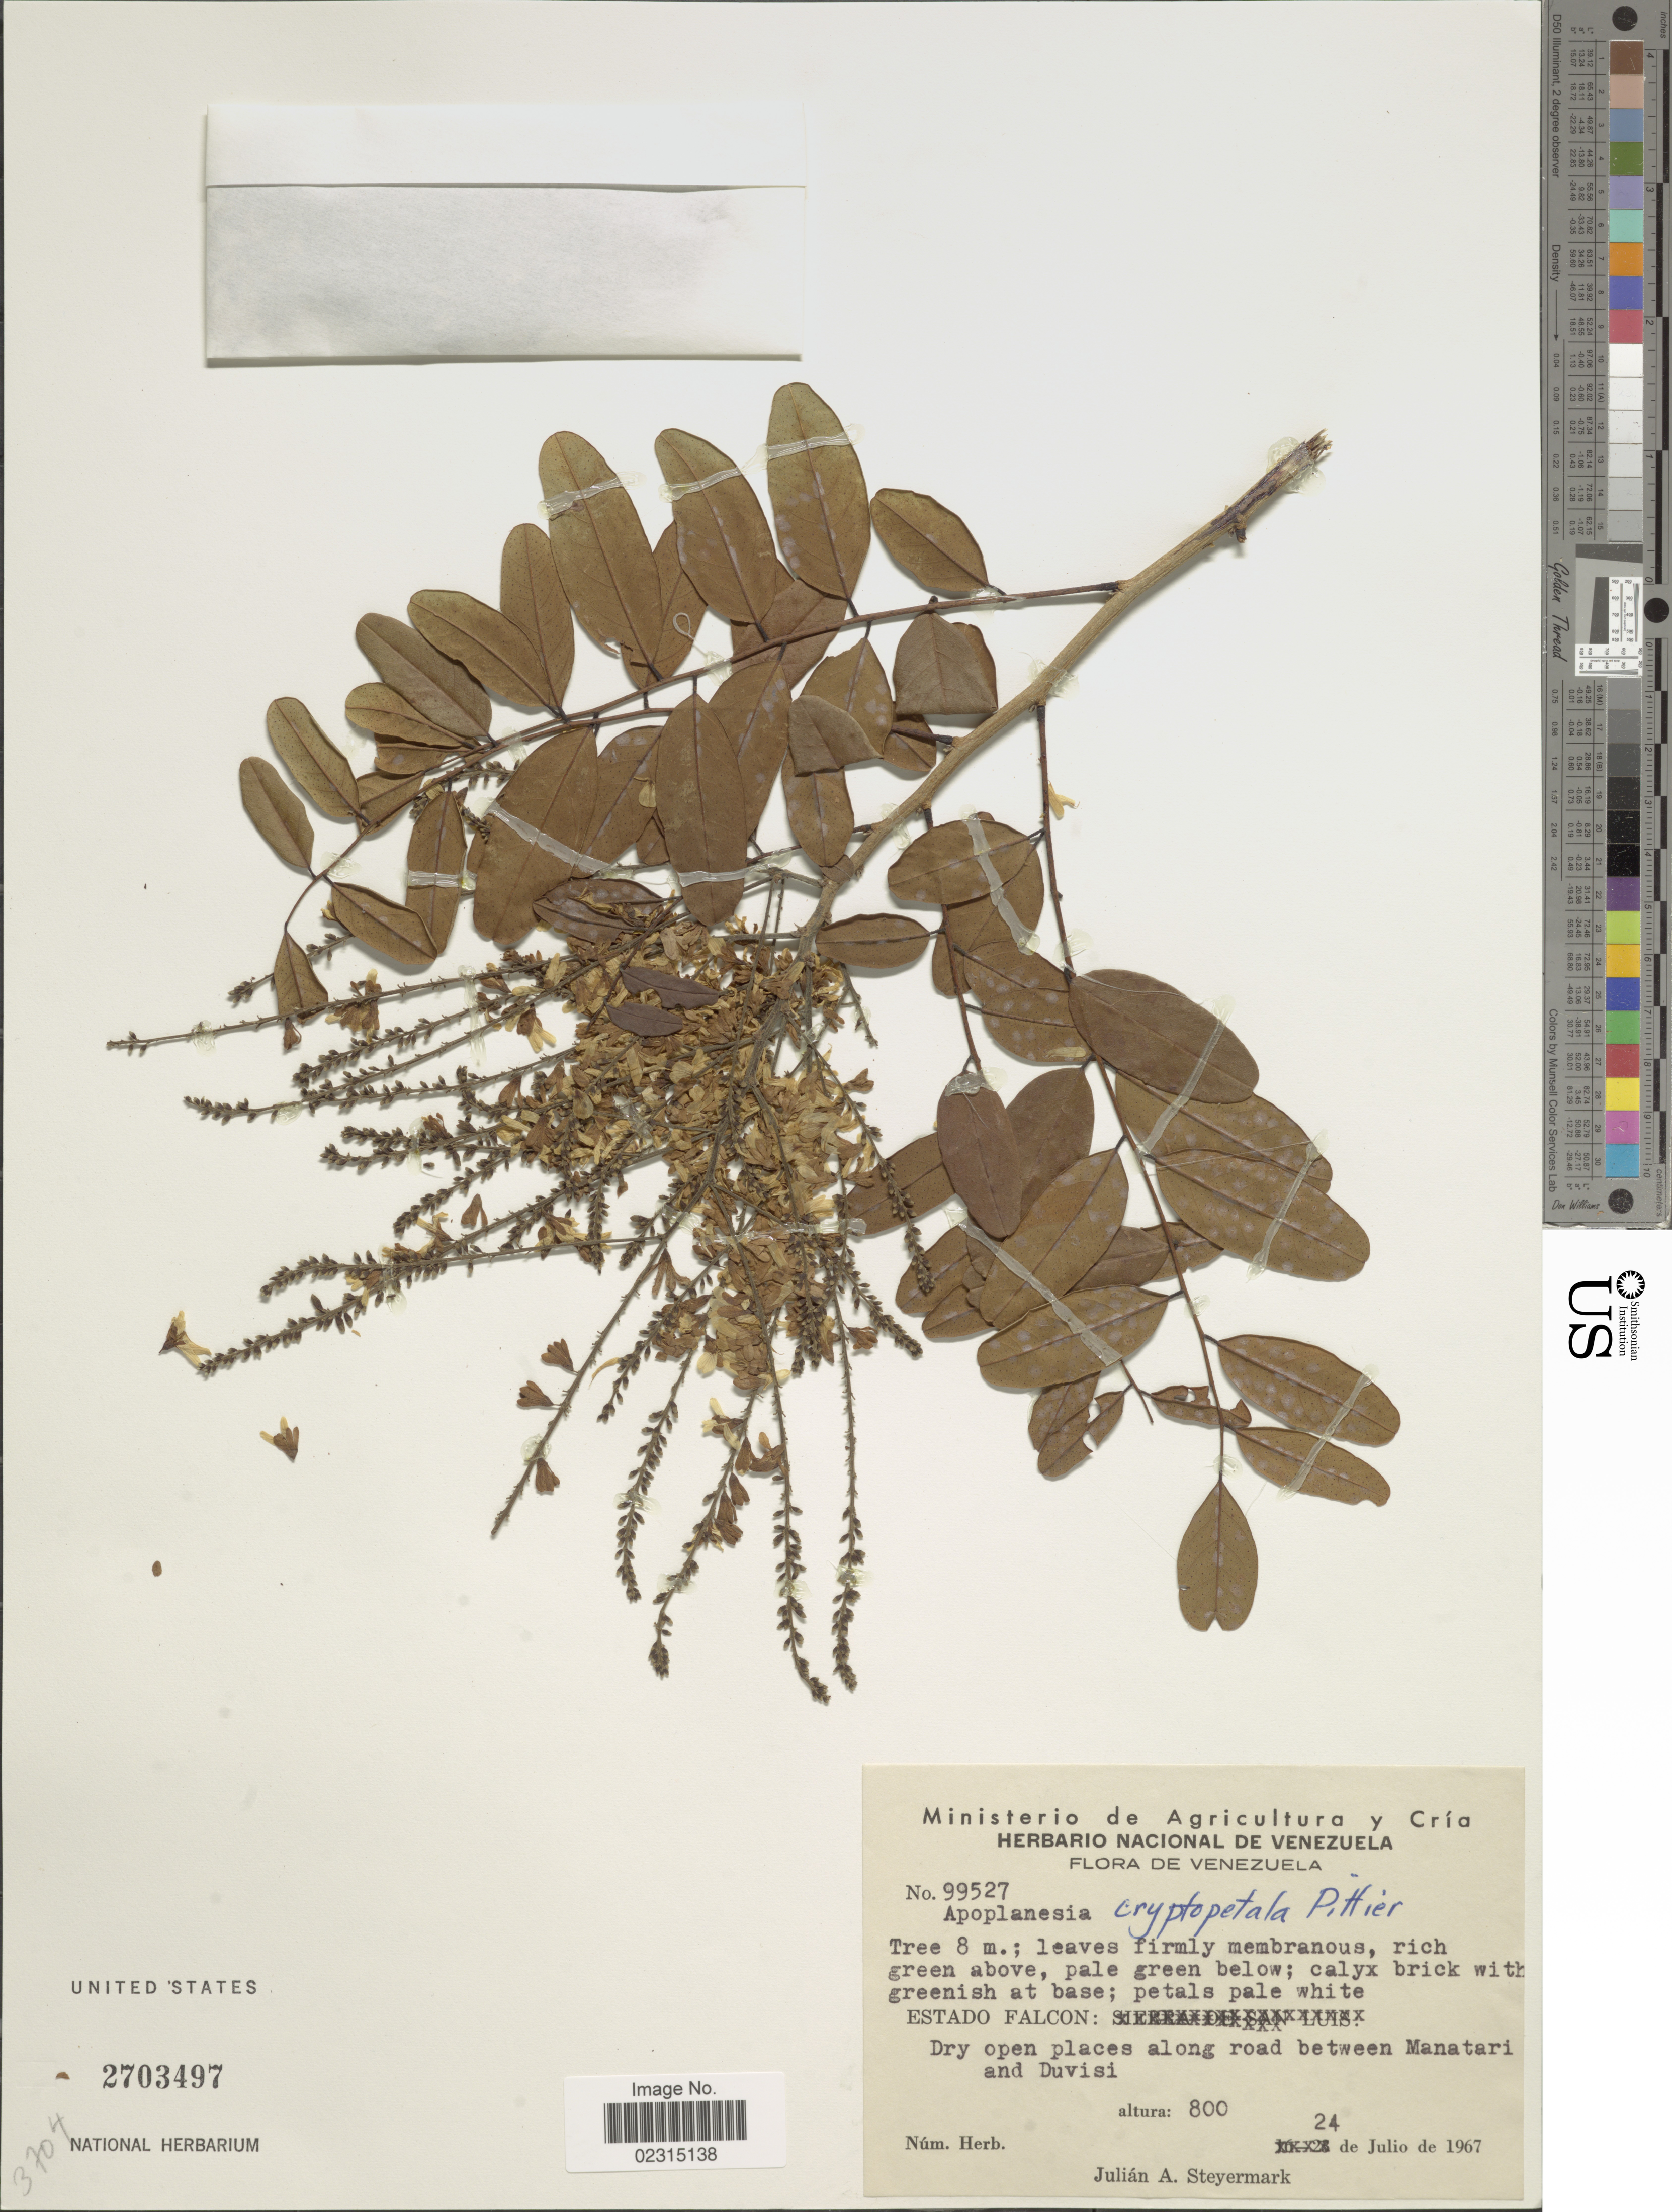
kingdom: Plantae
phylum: Tracheophyta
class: Magnoliopsida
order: Fabales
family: Fabaceae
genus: Apoplanesia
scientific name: Apoplanesia cryptopetala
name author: Pittier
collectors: J. Steyermark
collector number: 99527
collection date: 1967-07-24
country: Venezuela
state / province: Falcón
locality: Estado Falcon: Dry open places along road between Manatari and Duvisi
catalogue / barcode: US 2703497